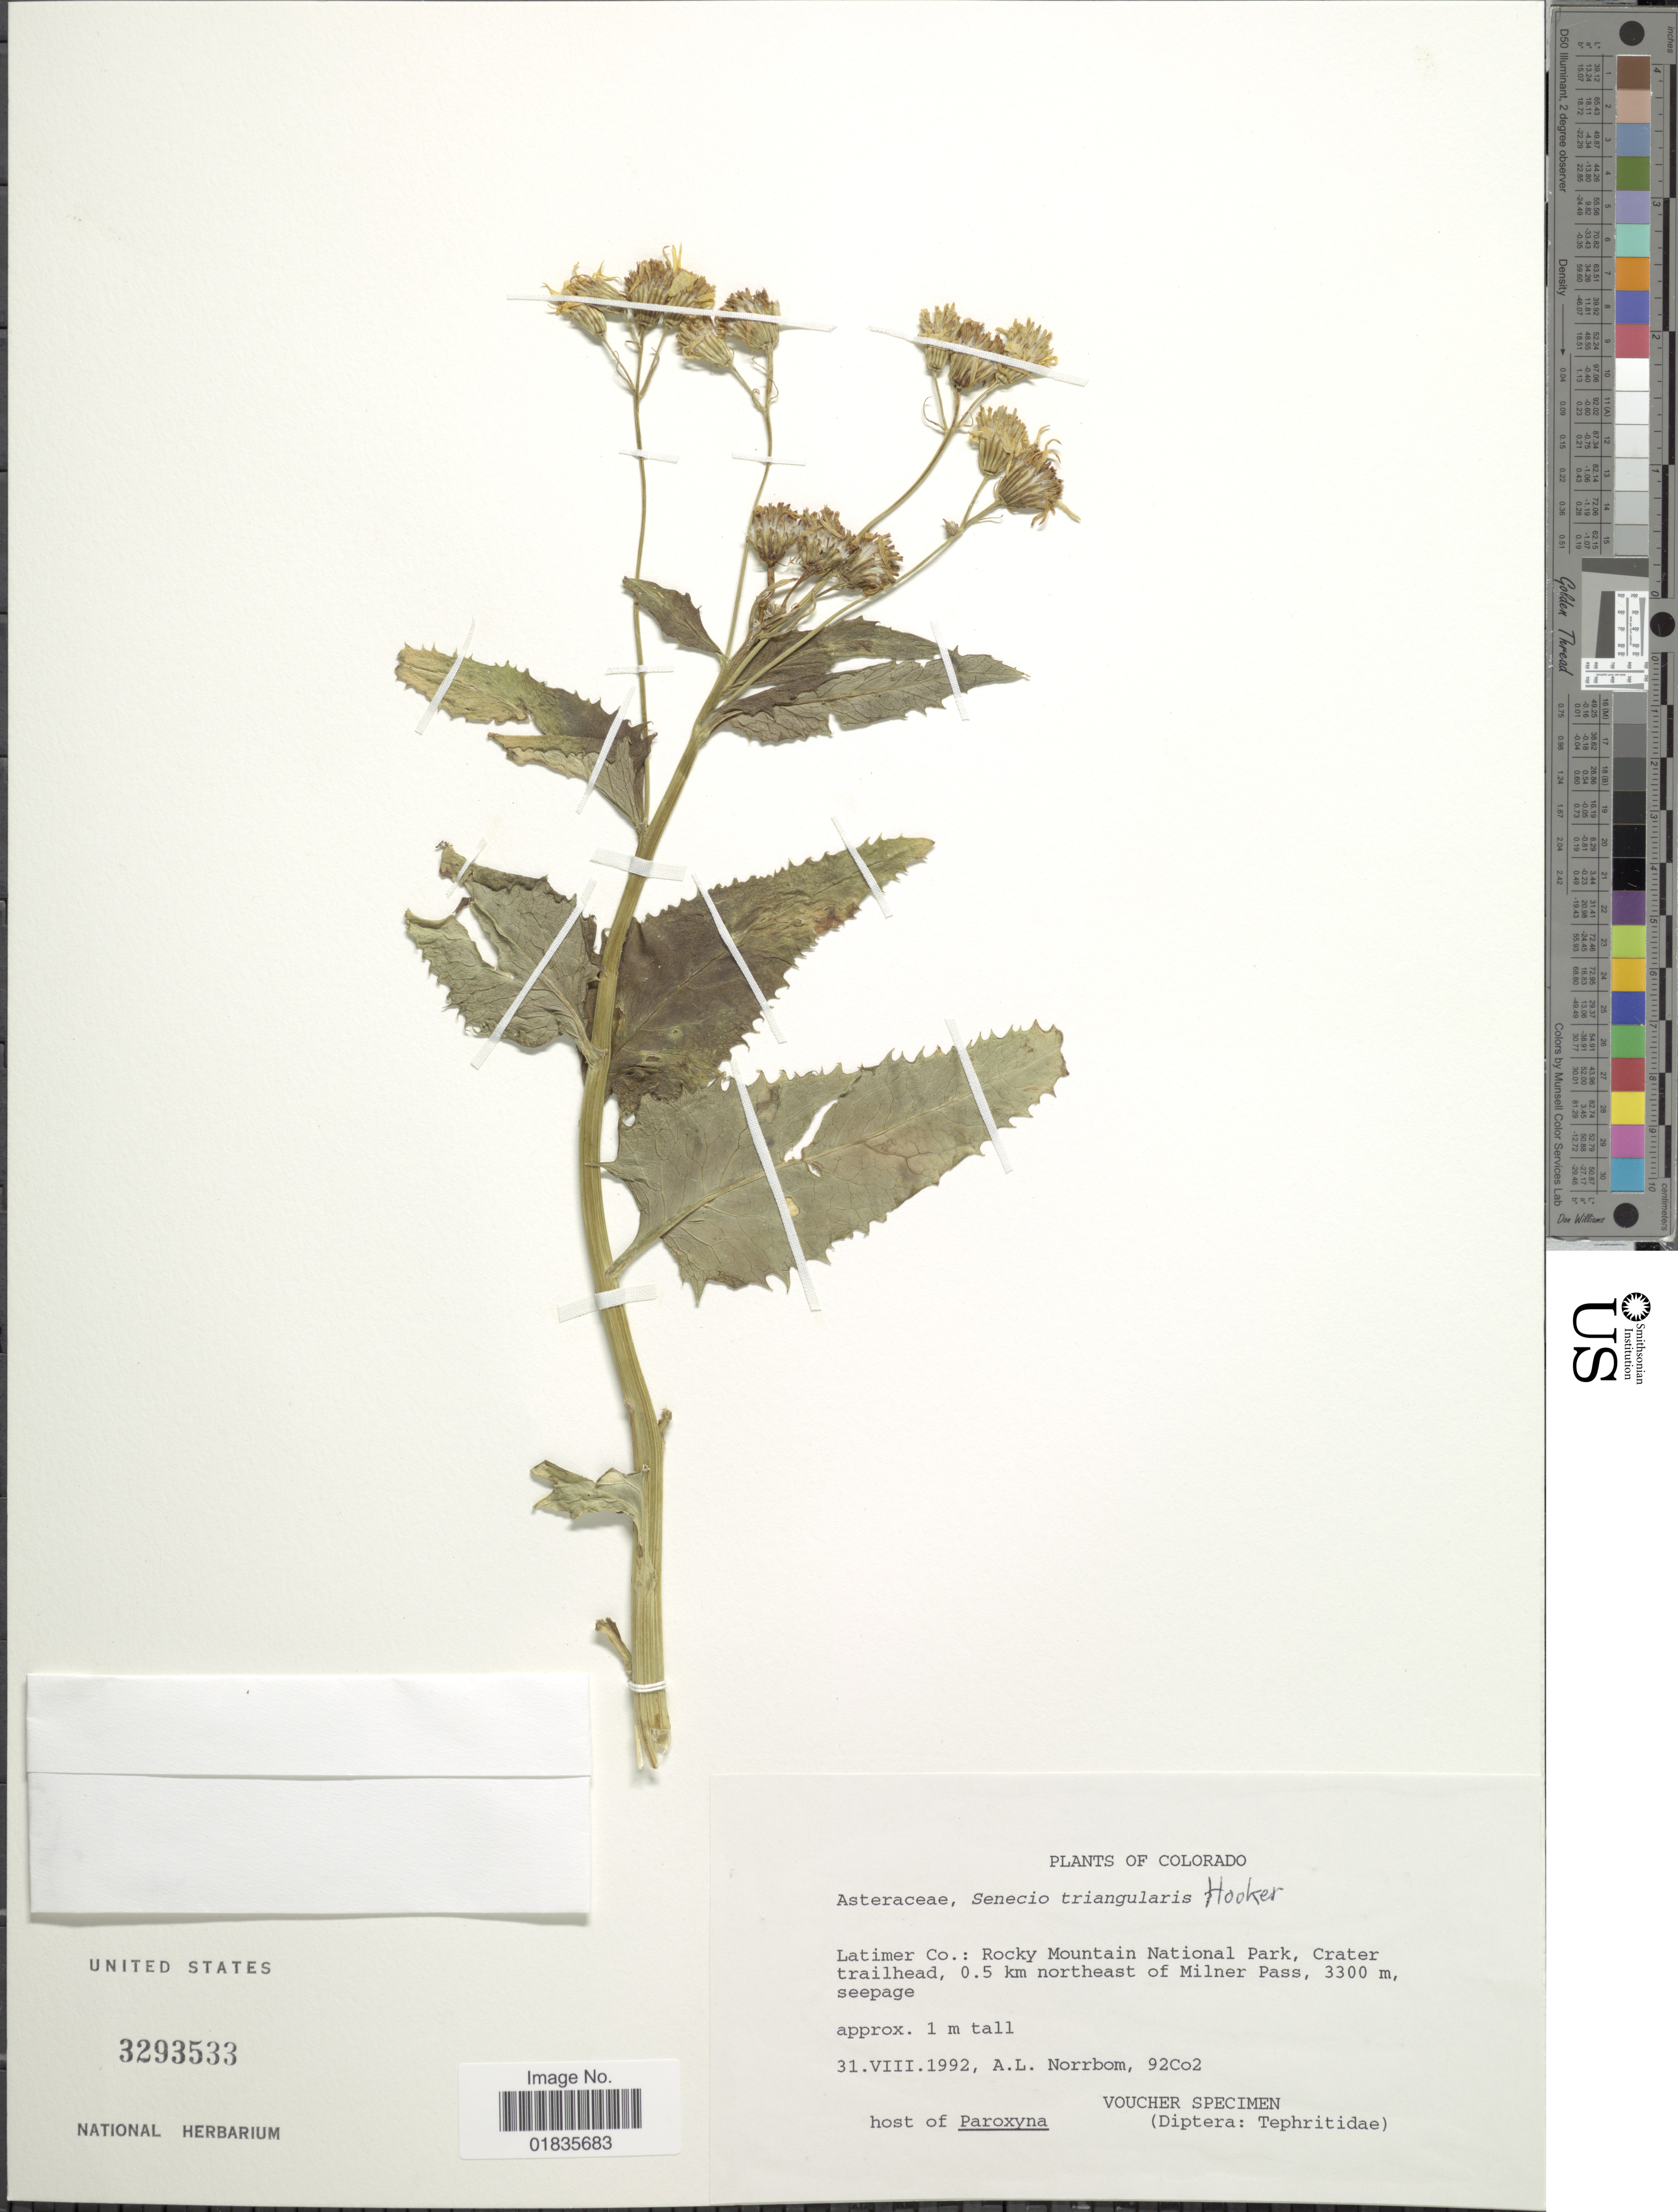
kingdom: Plantae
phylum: Tracheophyta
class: Magnoliopsida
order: Asterales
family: Asteraceae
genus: Senecio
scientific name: Senecio tricephalus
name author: Klatt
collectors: A. L. Norrbom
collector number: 92Co2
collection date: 1992-08-31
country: United States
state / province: Colorado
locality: Latimer Co.: Rocky Mountain National Park, Crater trailhead, 0.5 km northeast of Milner Pass.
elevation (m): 3300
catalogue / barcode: US 3293533